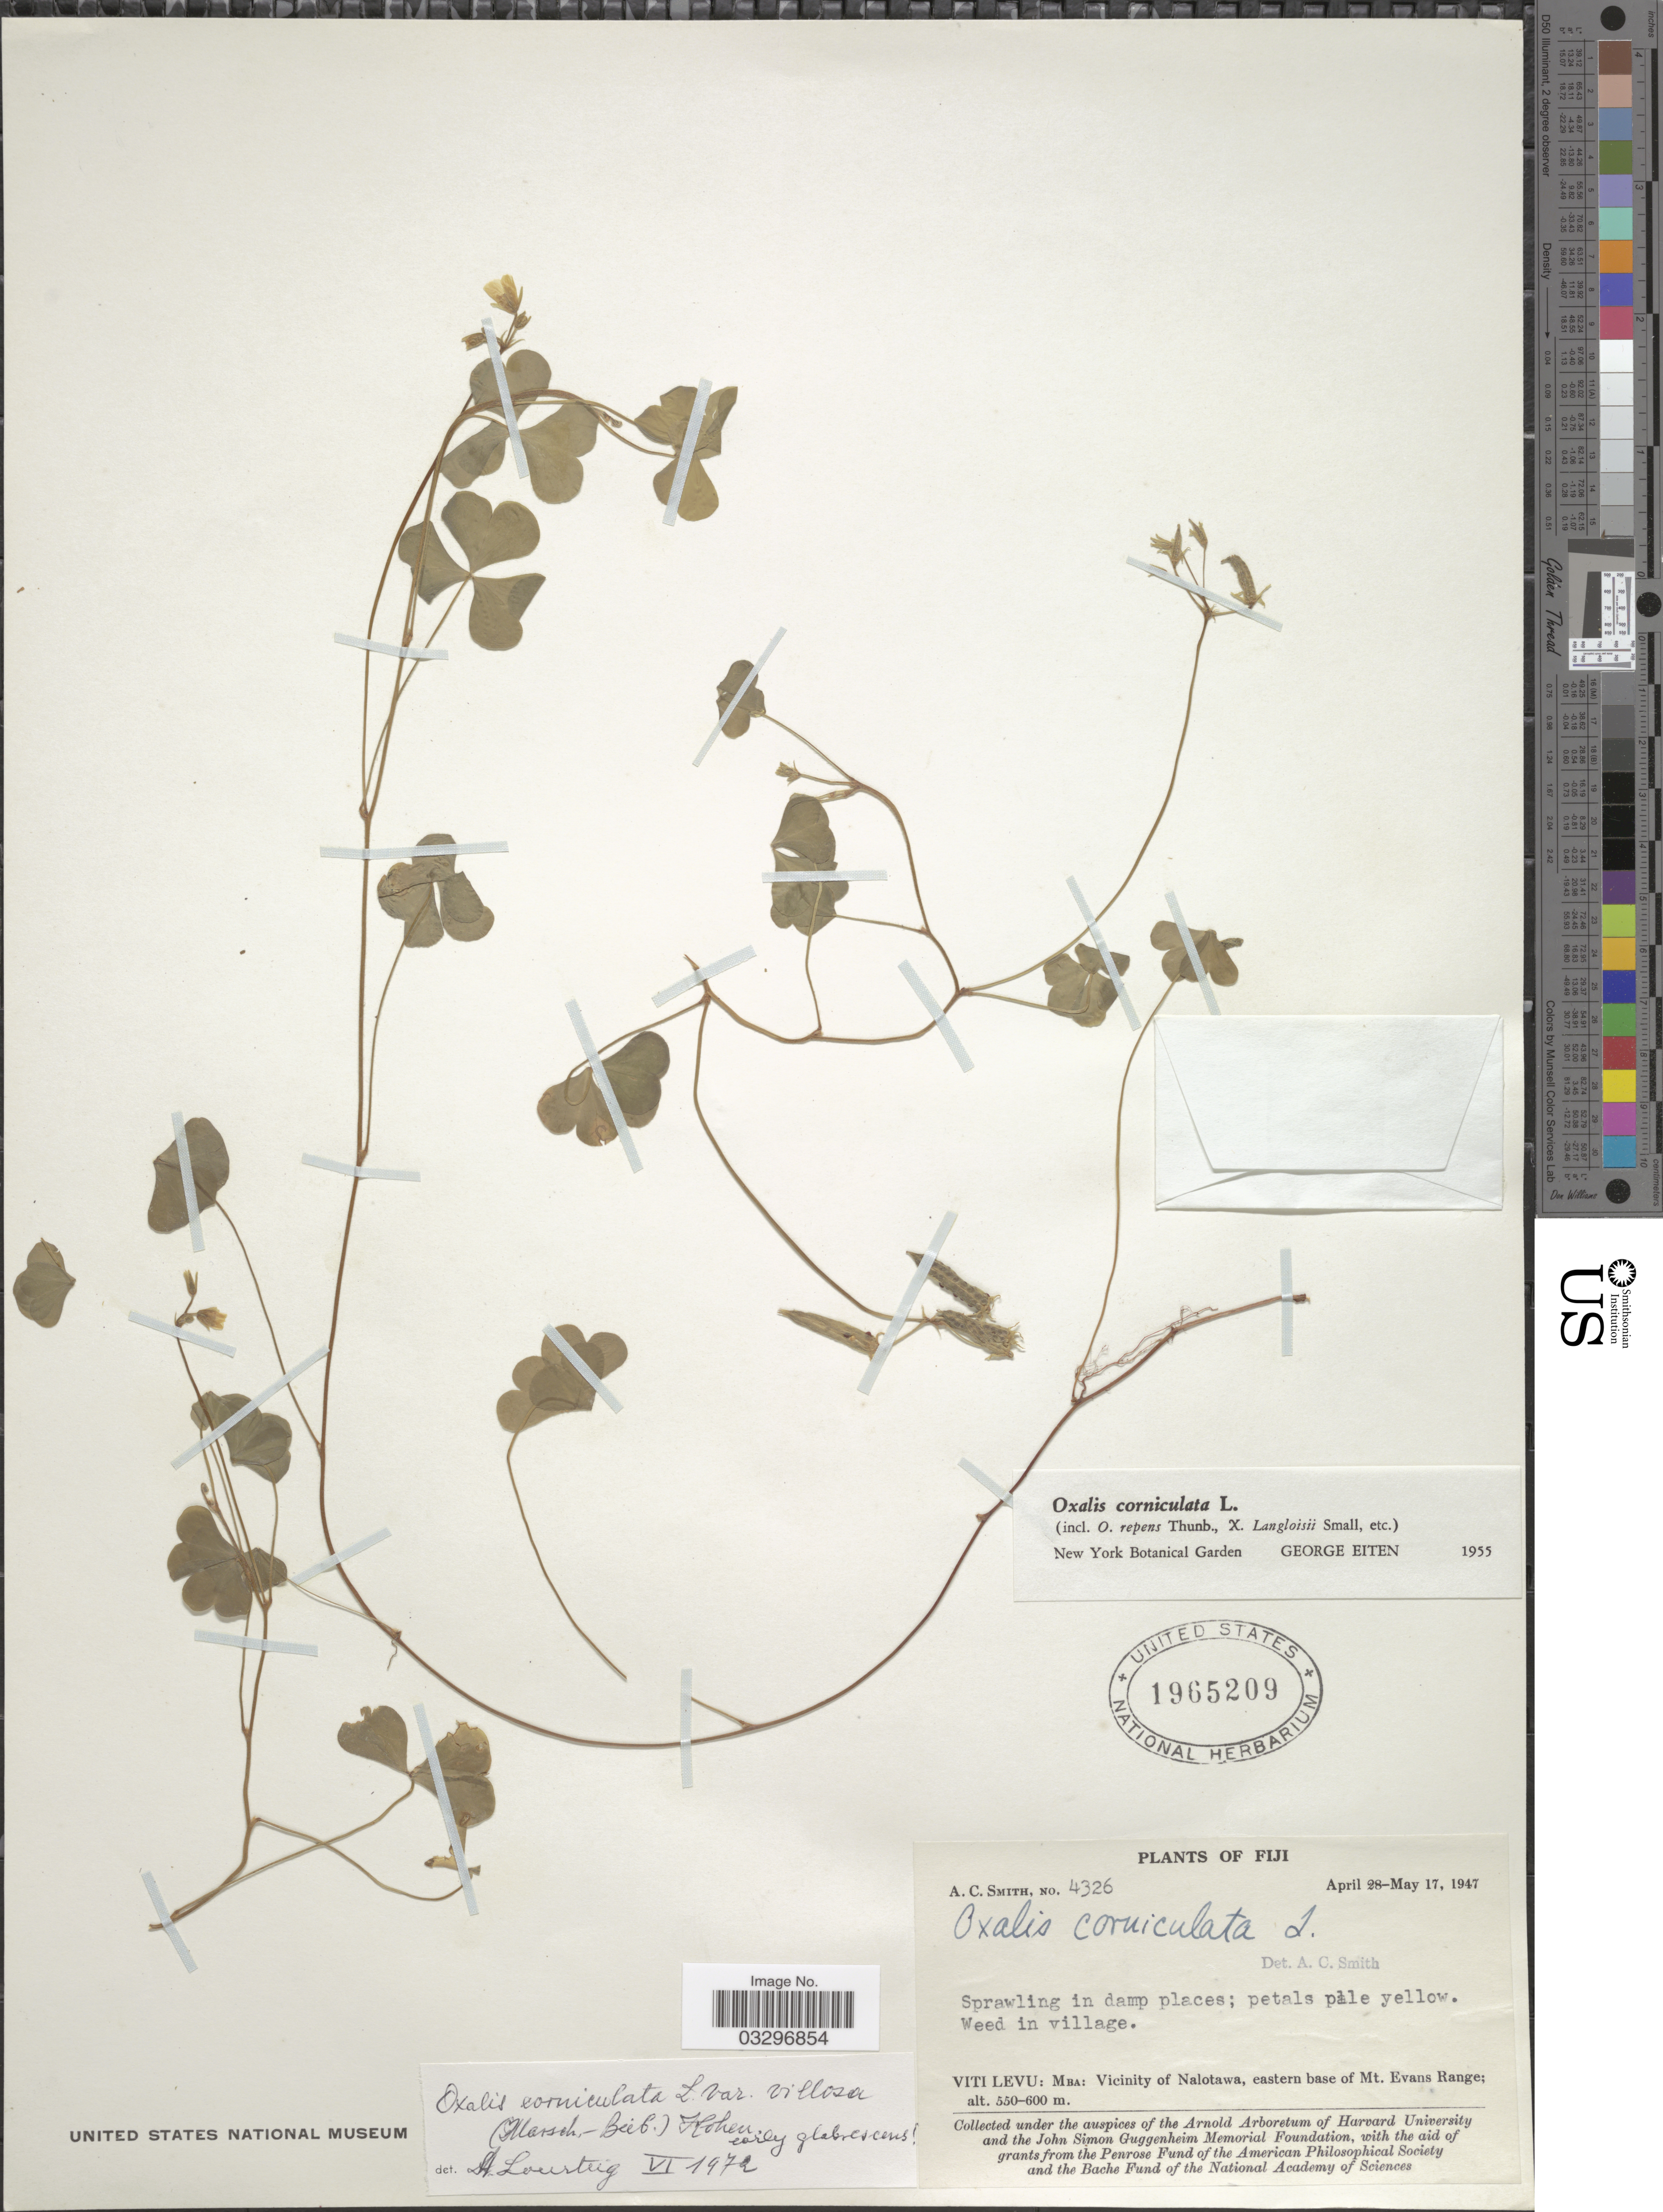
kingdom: Plantae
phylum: Tracheophyta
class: Magnoliopsida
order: Oxalidales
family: Oxalidaceae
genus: Oxalis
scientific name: Oxalis corniculata var. villosa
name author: (M. Bieb.) Hohen.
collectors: A. C. Smith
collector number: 4326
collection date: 1947-04-28/1947-05-17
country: Fiji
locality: Viti Levu: Mba: Vicinity of Nalotawa, eastern base of Mt. Evans Range.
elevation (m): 550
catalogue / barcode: US 1965209